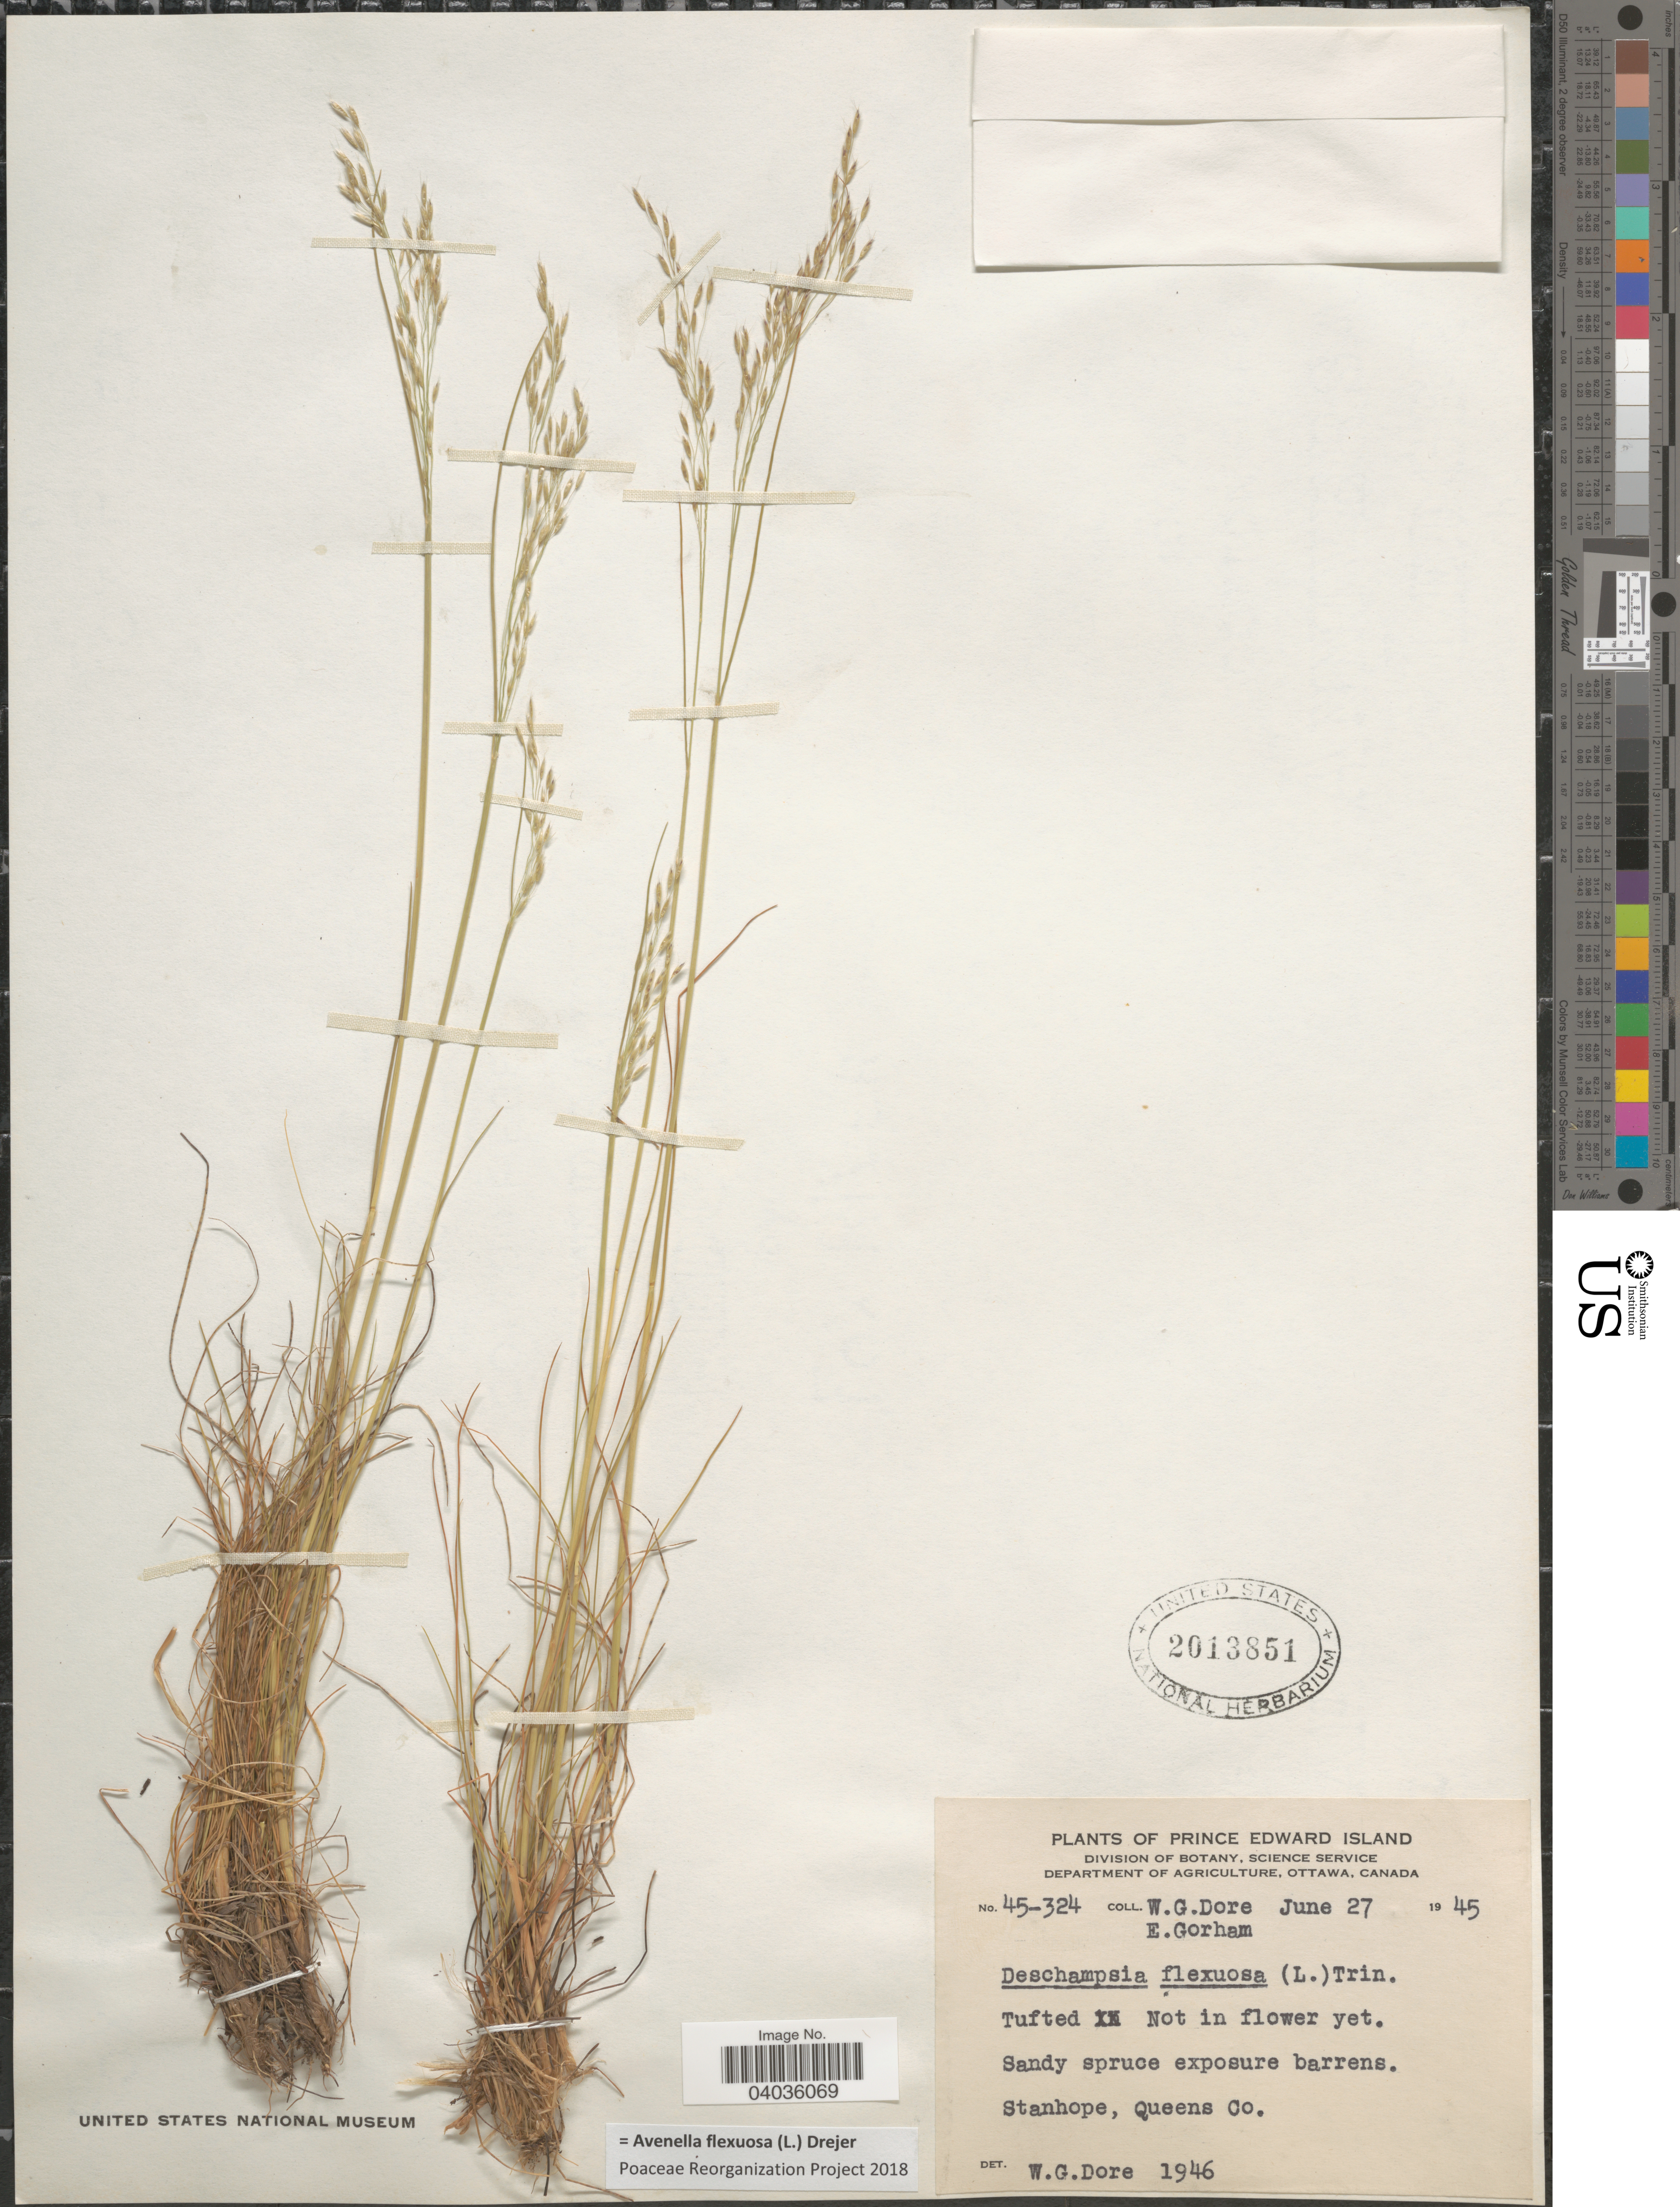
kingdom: Plantae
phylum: Tracheophyta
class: Liliopsida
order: Poales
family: Poaceae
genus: Avenella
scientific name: Avenella flexuosa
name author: (L.) Drejer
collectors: W. Dore & E. Gorham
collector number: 45-324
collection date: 1945-06-27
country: Canada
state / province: Prince Edward Island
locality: Stanhope, Queens Co.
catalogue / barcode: US 2013851